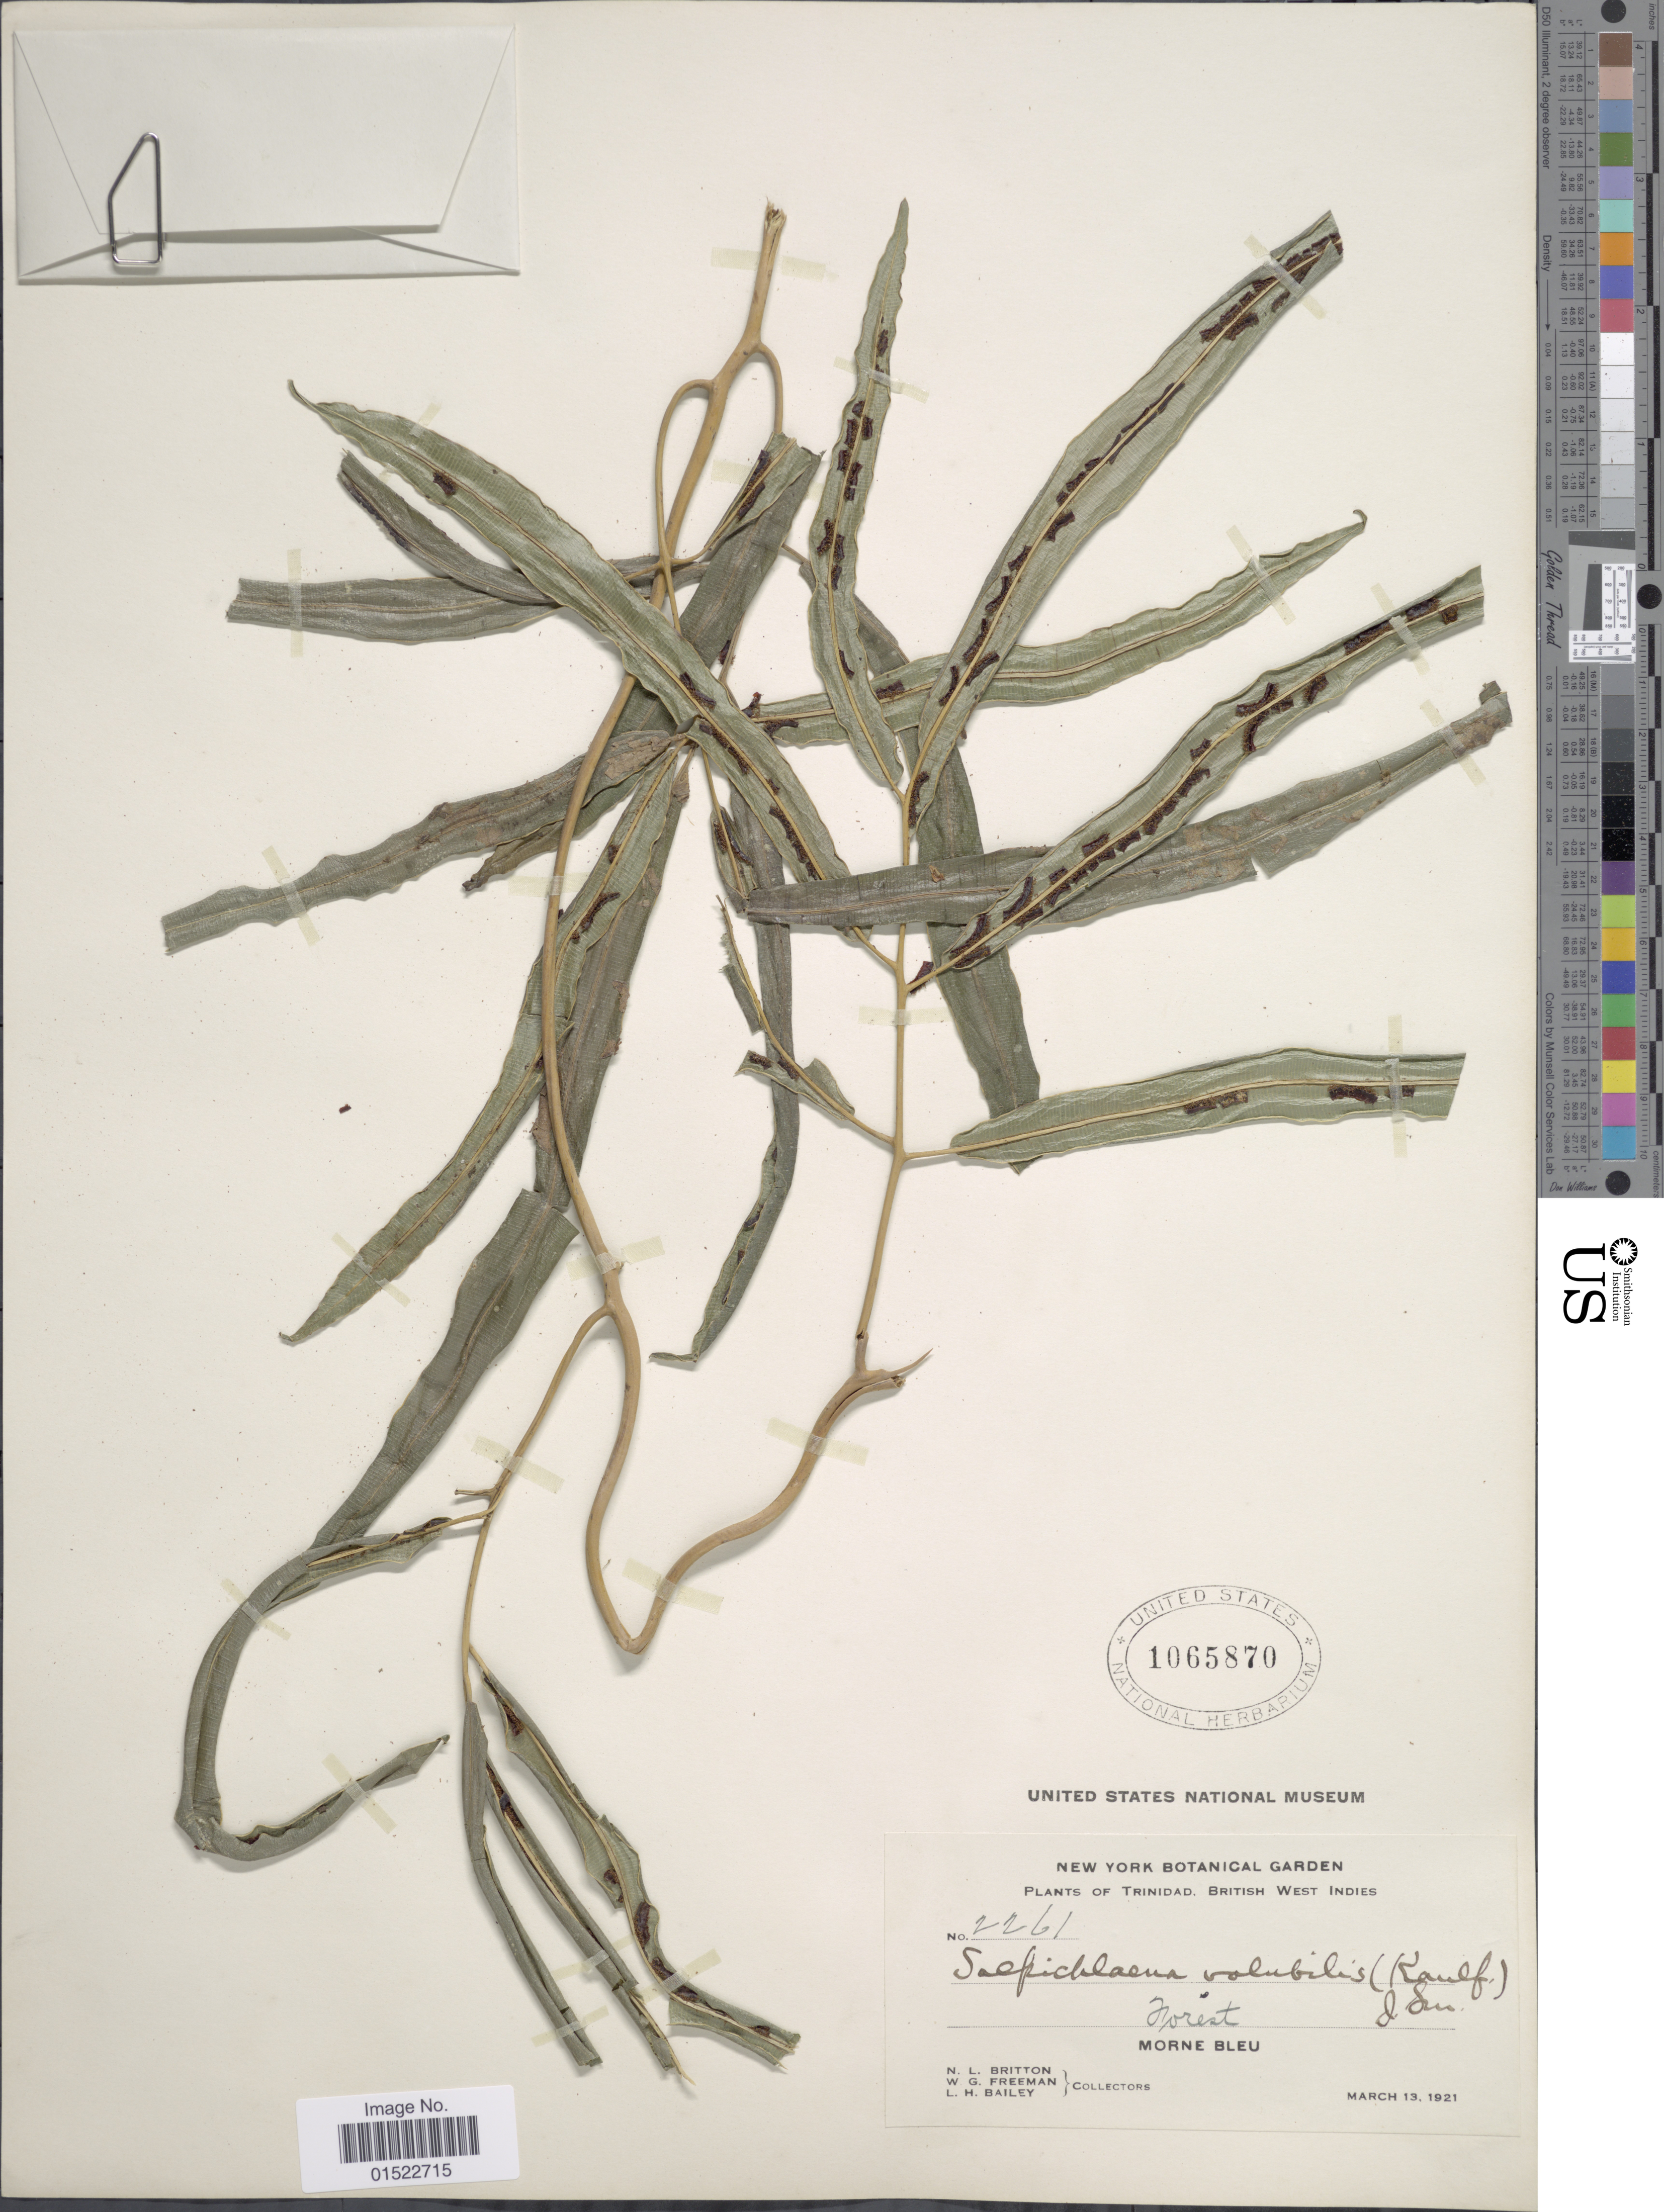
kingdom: Plantae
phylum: Tracheophyta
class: Polypodiopsida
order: Polypodiales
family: Blechnaceae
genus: Salpichlaena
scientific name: Salpichlaena volubilis subsp. volubilis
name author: (Kaulf.) J. Sm.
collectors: N. Britton, W. Freeman & L. H. Bailey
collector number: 2261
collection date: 1921-03-13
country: Trinidad and Tobago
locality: Trinidad, British West Indies, Morne Bleu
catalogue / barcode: US 1065870